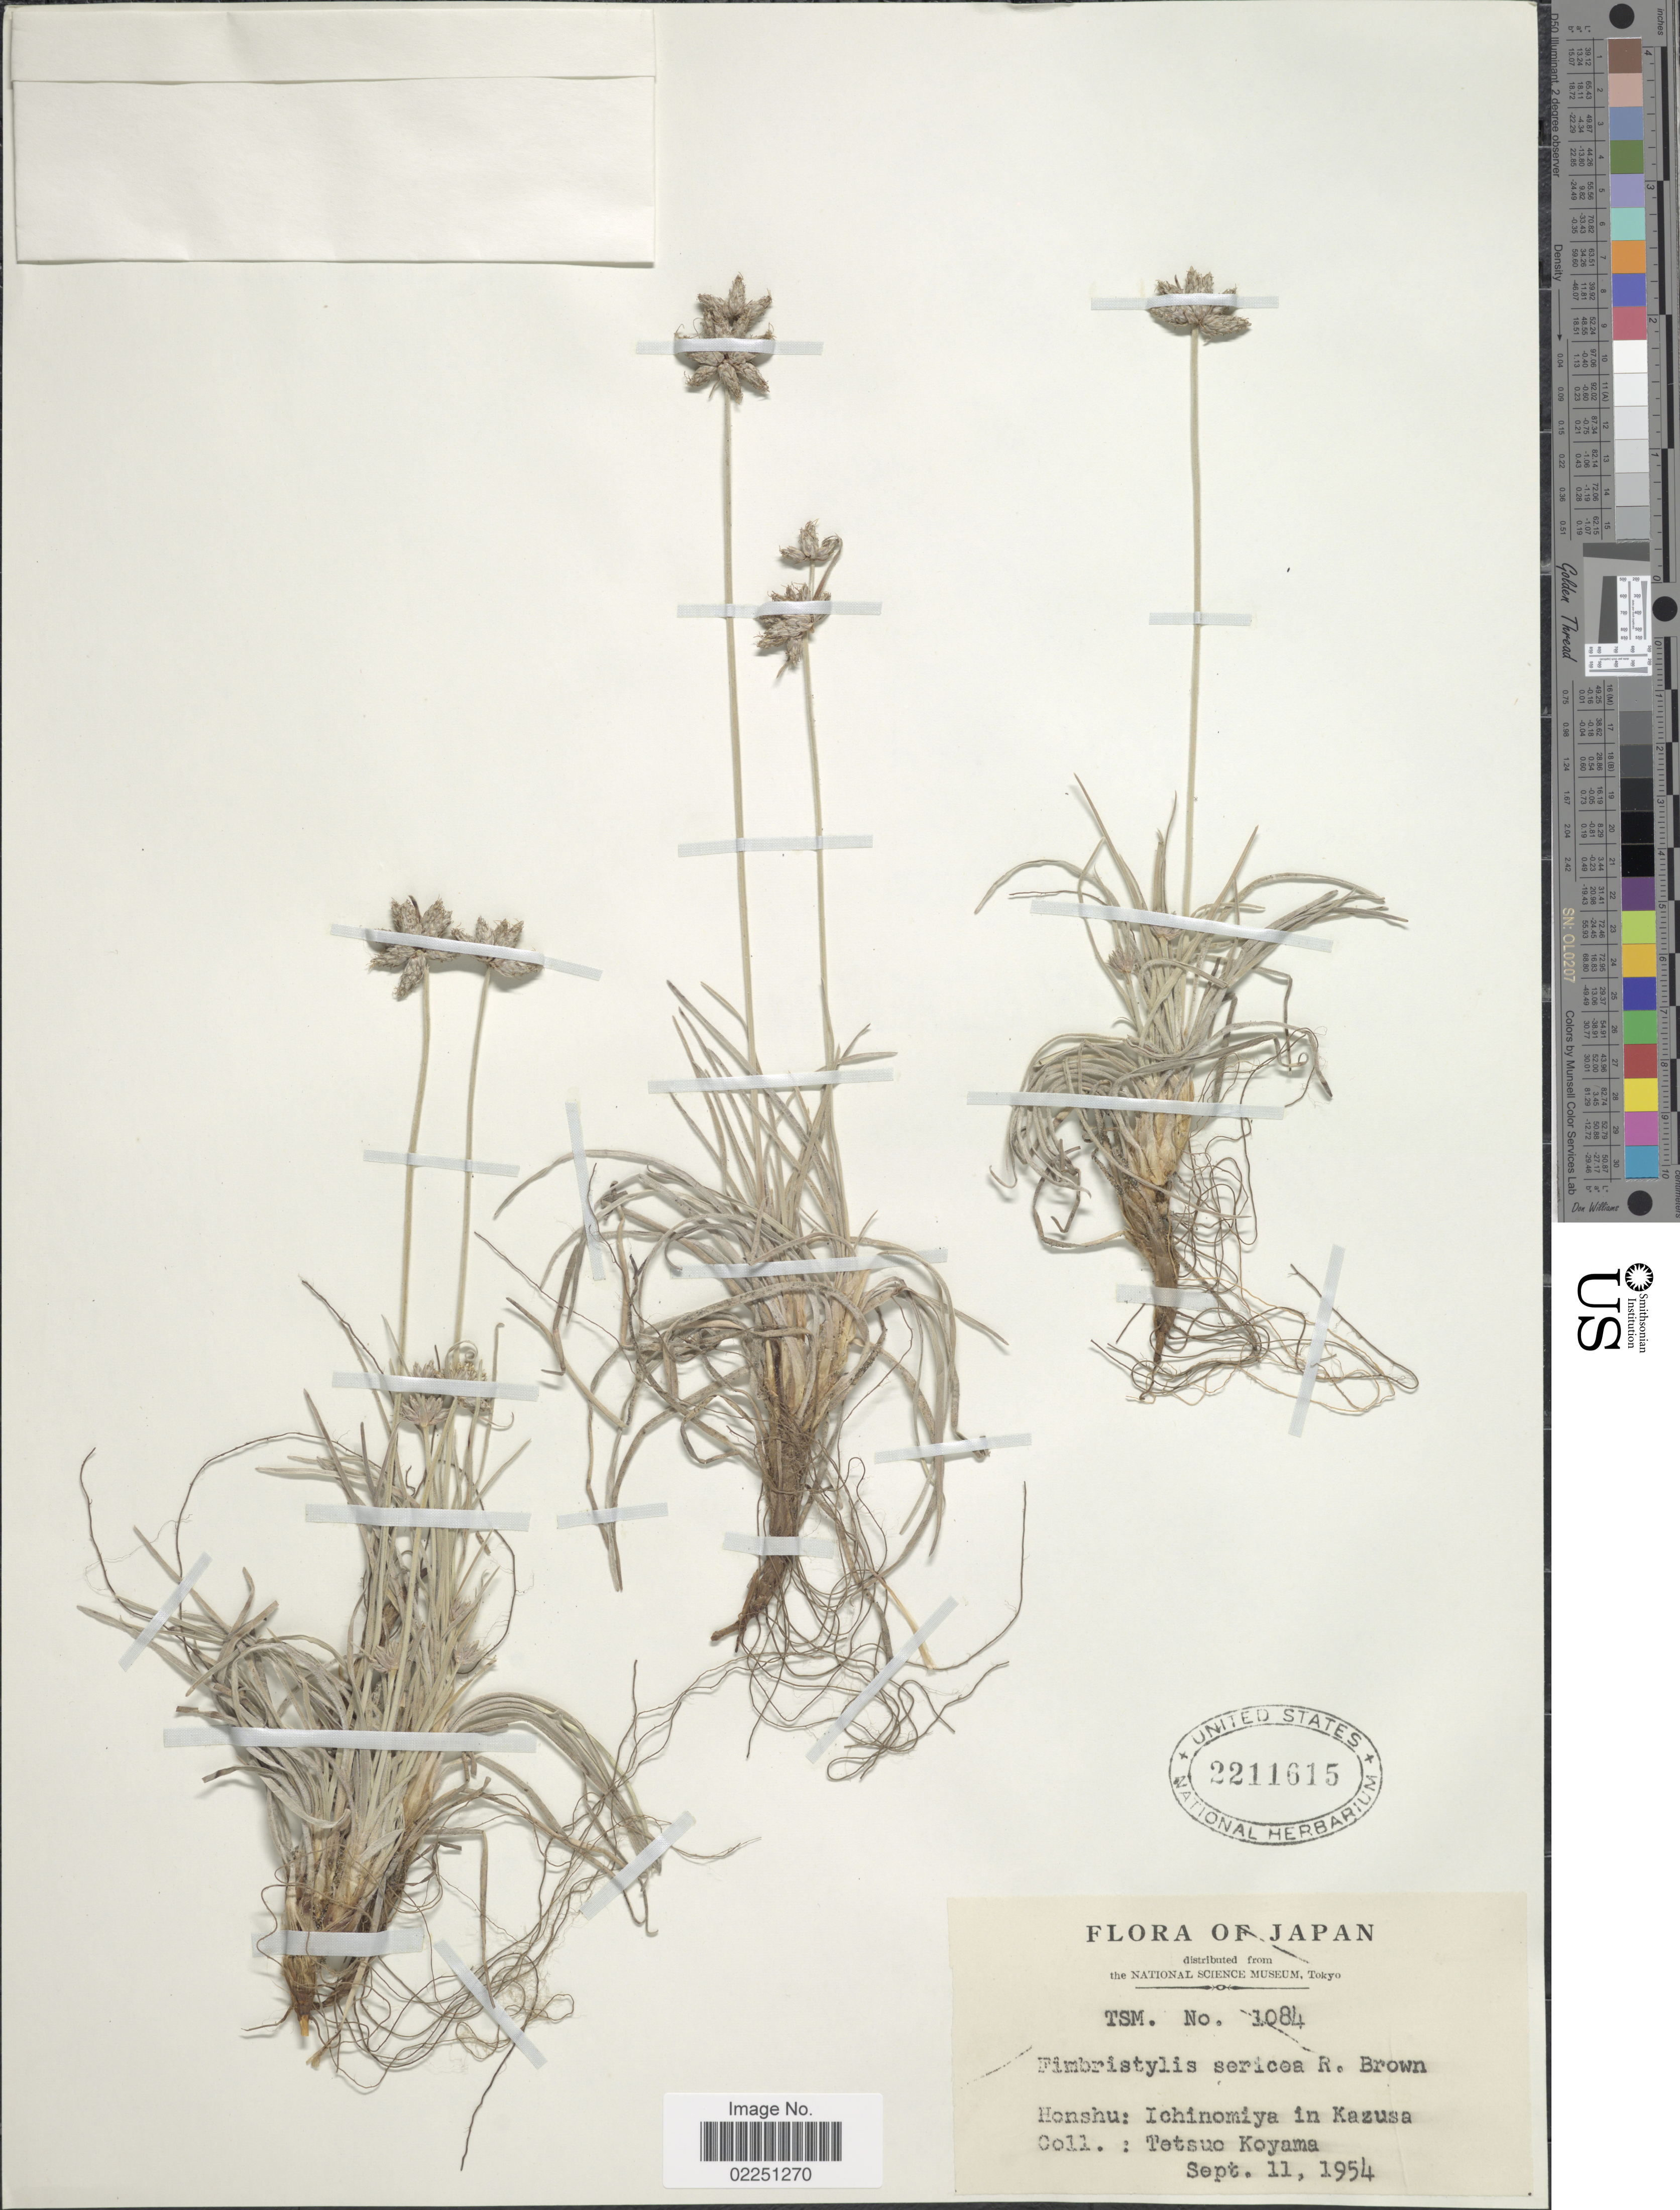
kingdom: Plantae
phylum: Tracheophyta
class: Liliopsida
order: Poales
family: Cyperaceae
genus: Fimbristylis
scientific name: Fimbristylis sericea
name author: (Poir.) R. Br.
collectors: T. Koyama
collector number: TSM1084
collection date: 1954-09-11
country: Japan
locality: Honshu: Ichinomiya in Kazusa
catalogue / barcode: US 2211615